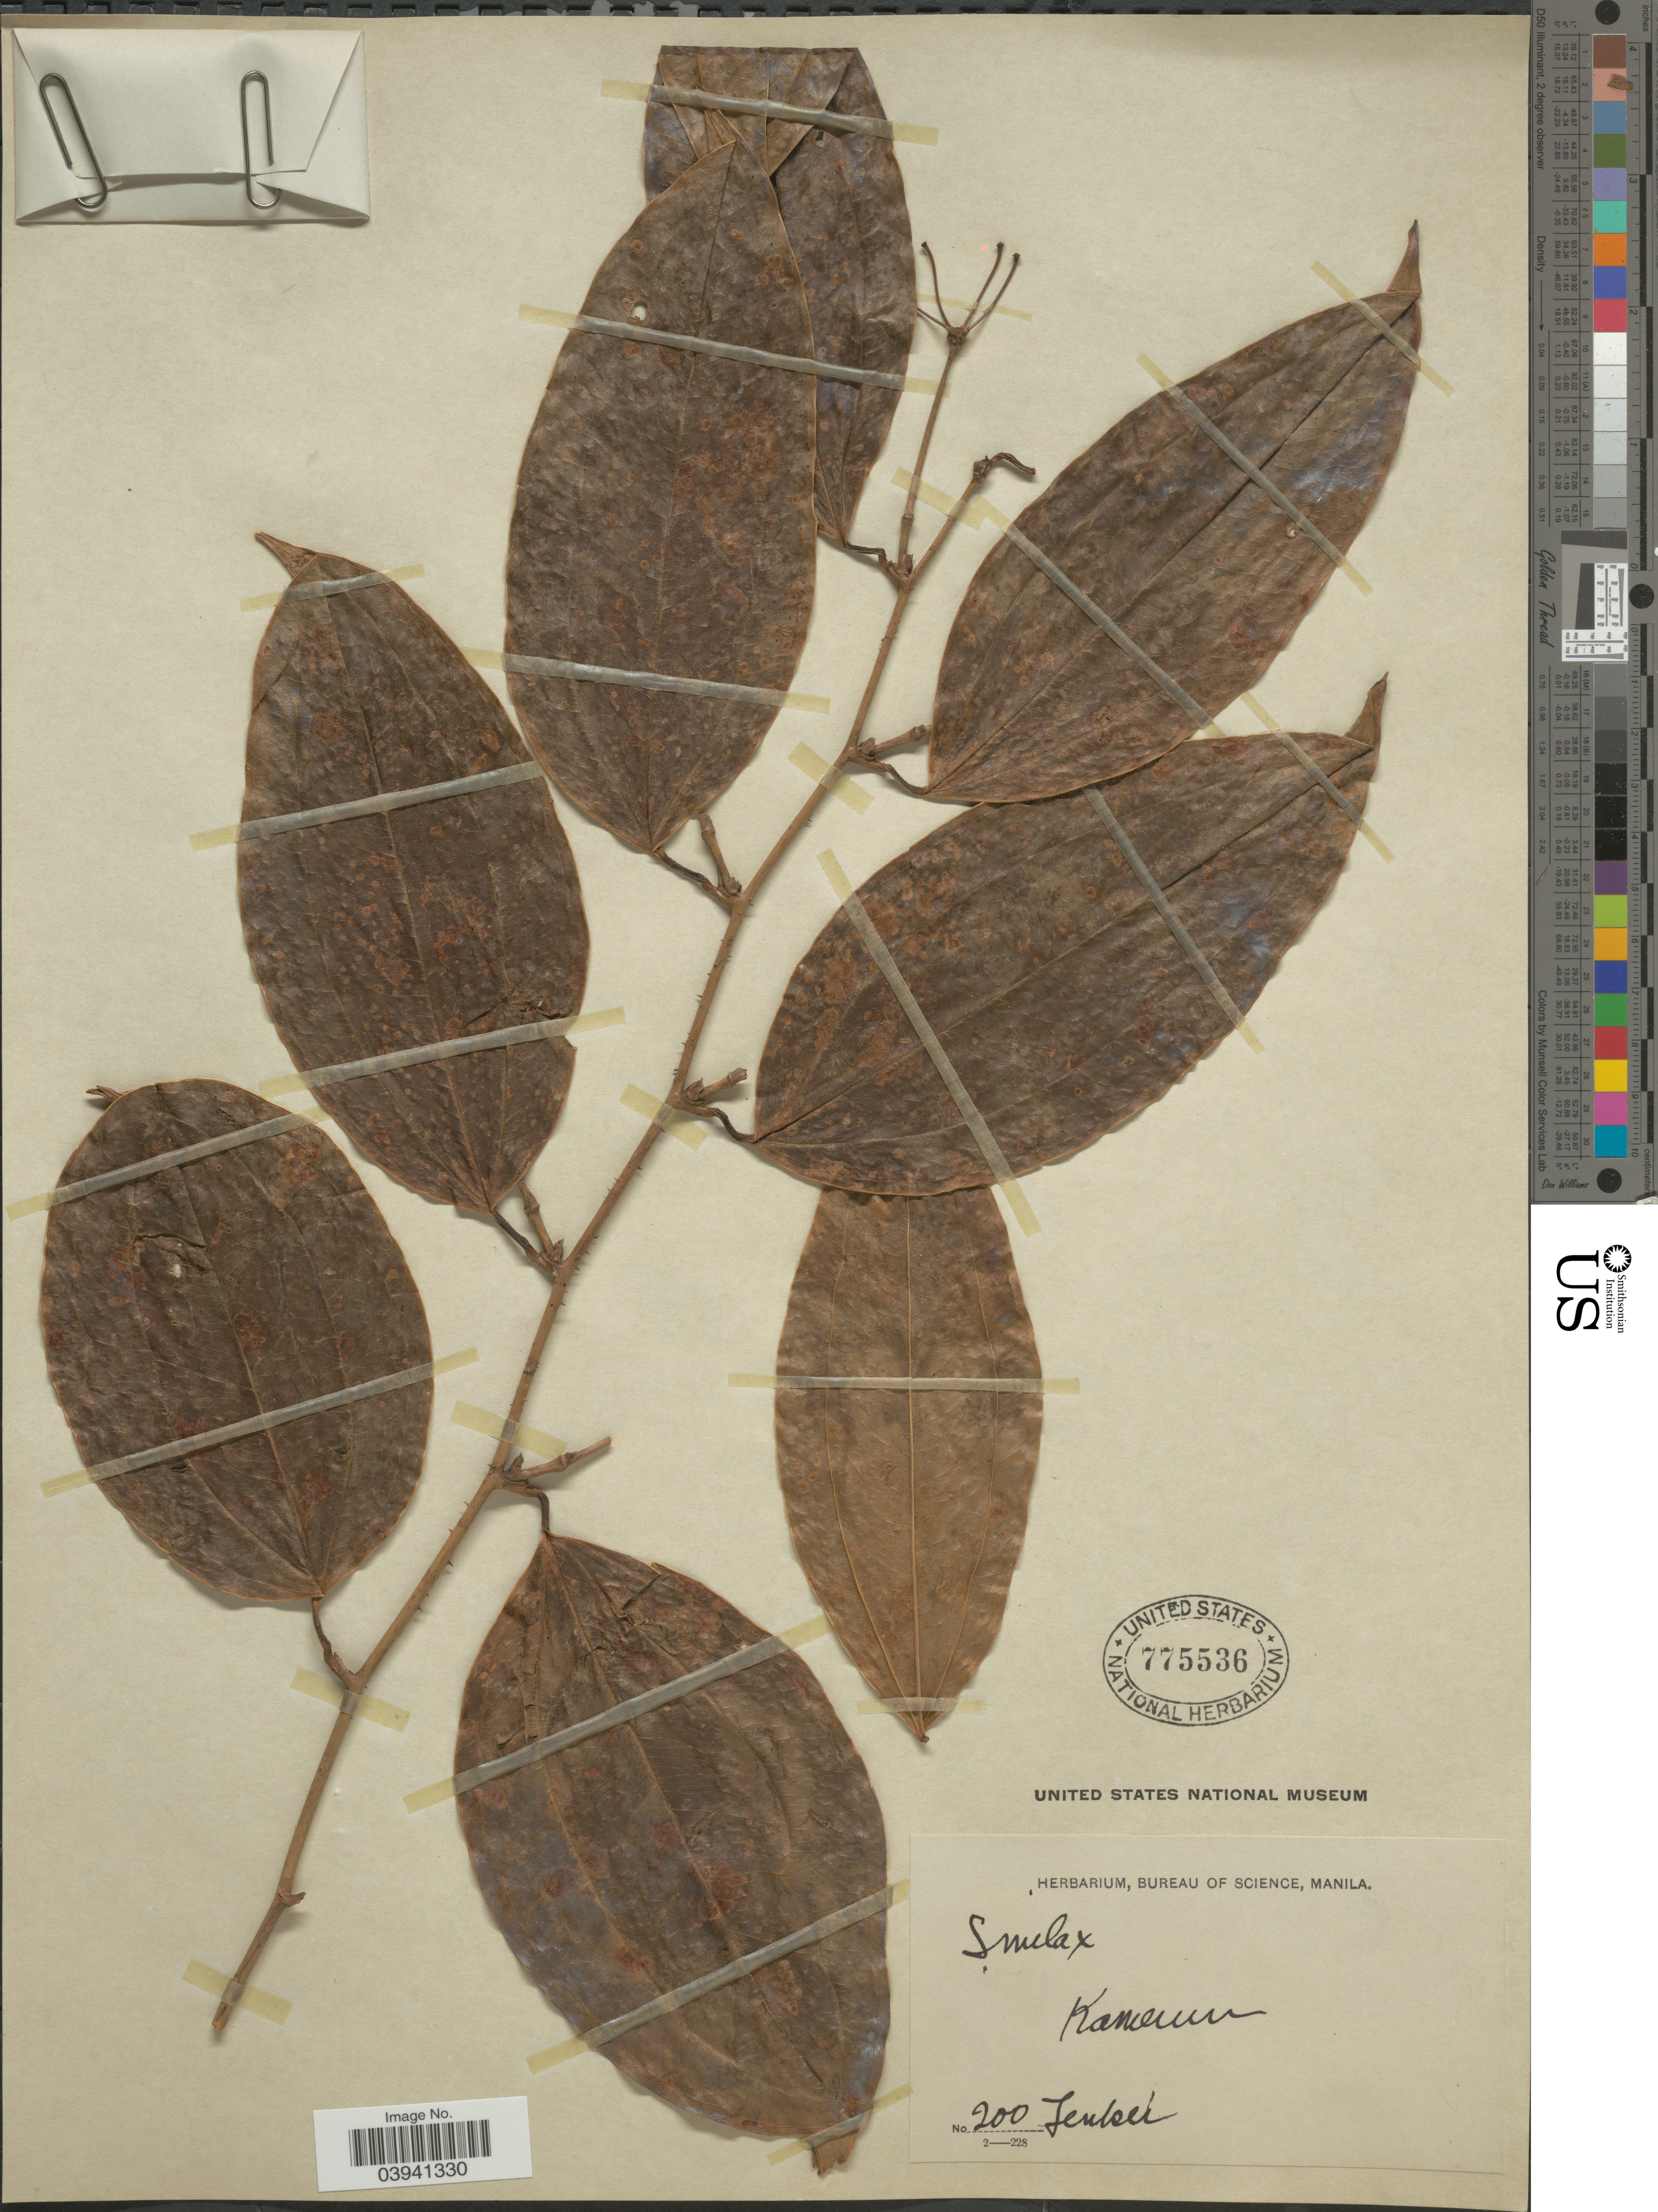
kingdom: Plantae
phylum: Tracheophyta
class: Liliopsida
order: Liliales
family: Smilacaceae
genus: Smilax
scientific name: Smilax sp.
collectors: Zenker, --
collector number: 200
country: Cameroon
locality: Kamerun.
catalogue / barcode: US 775536